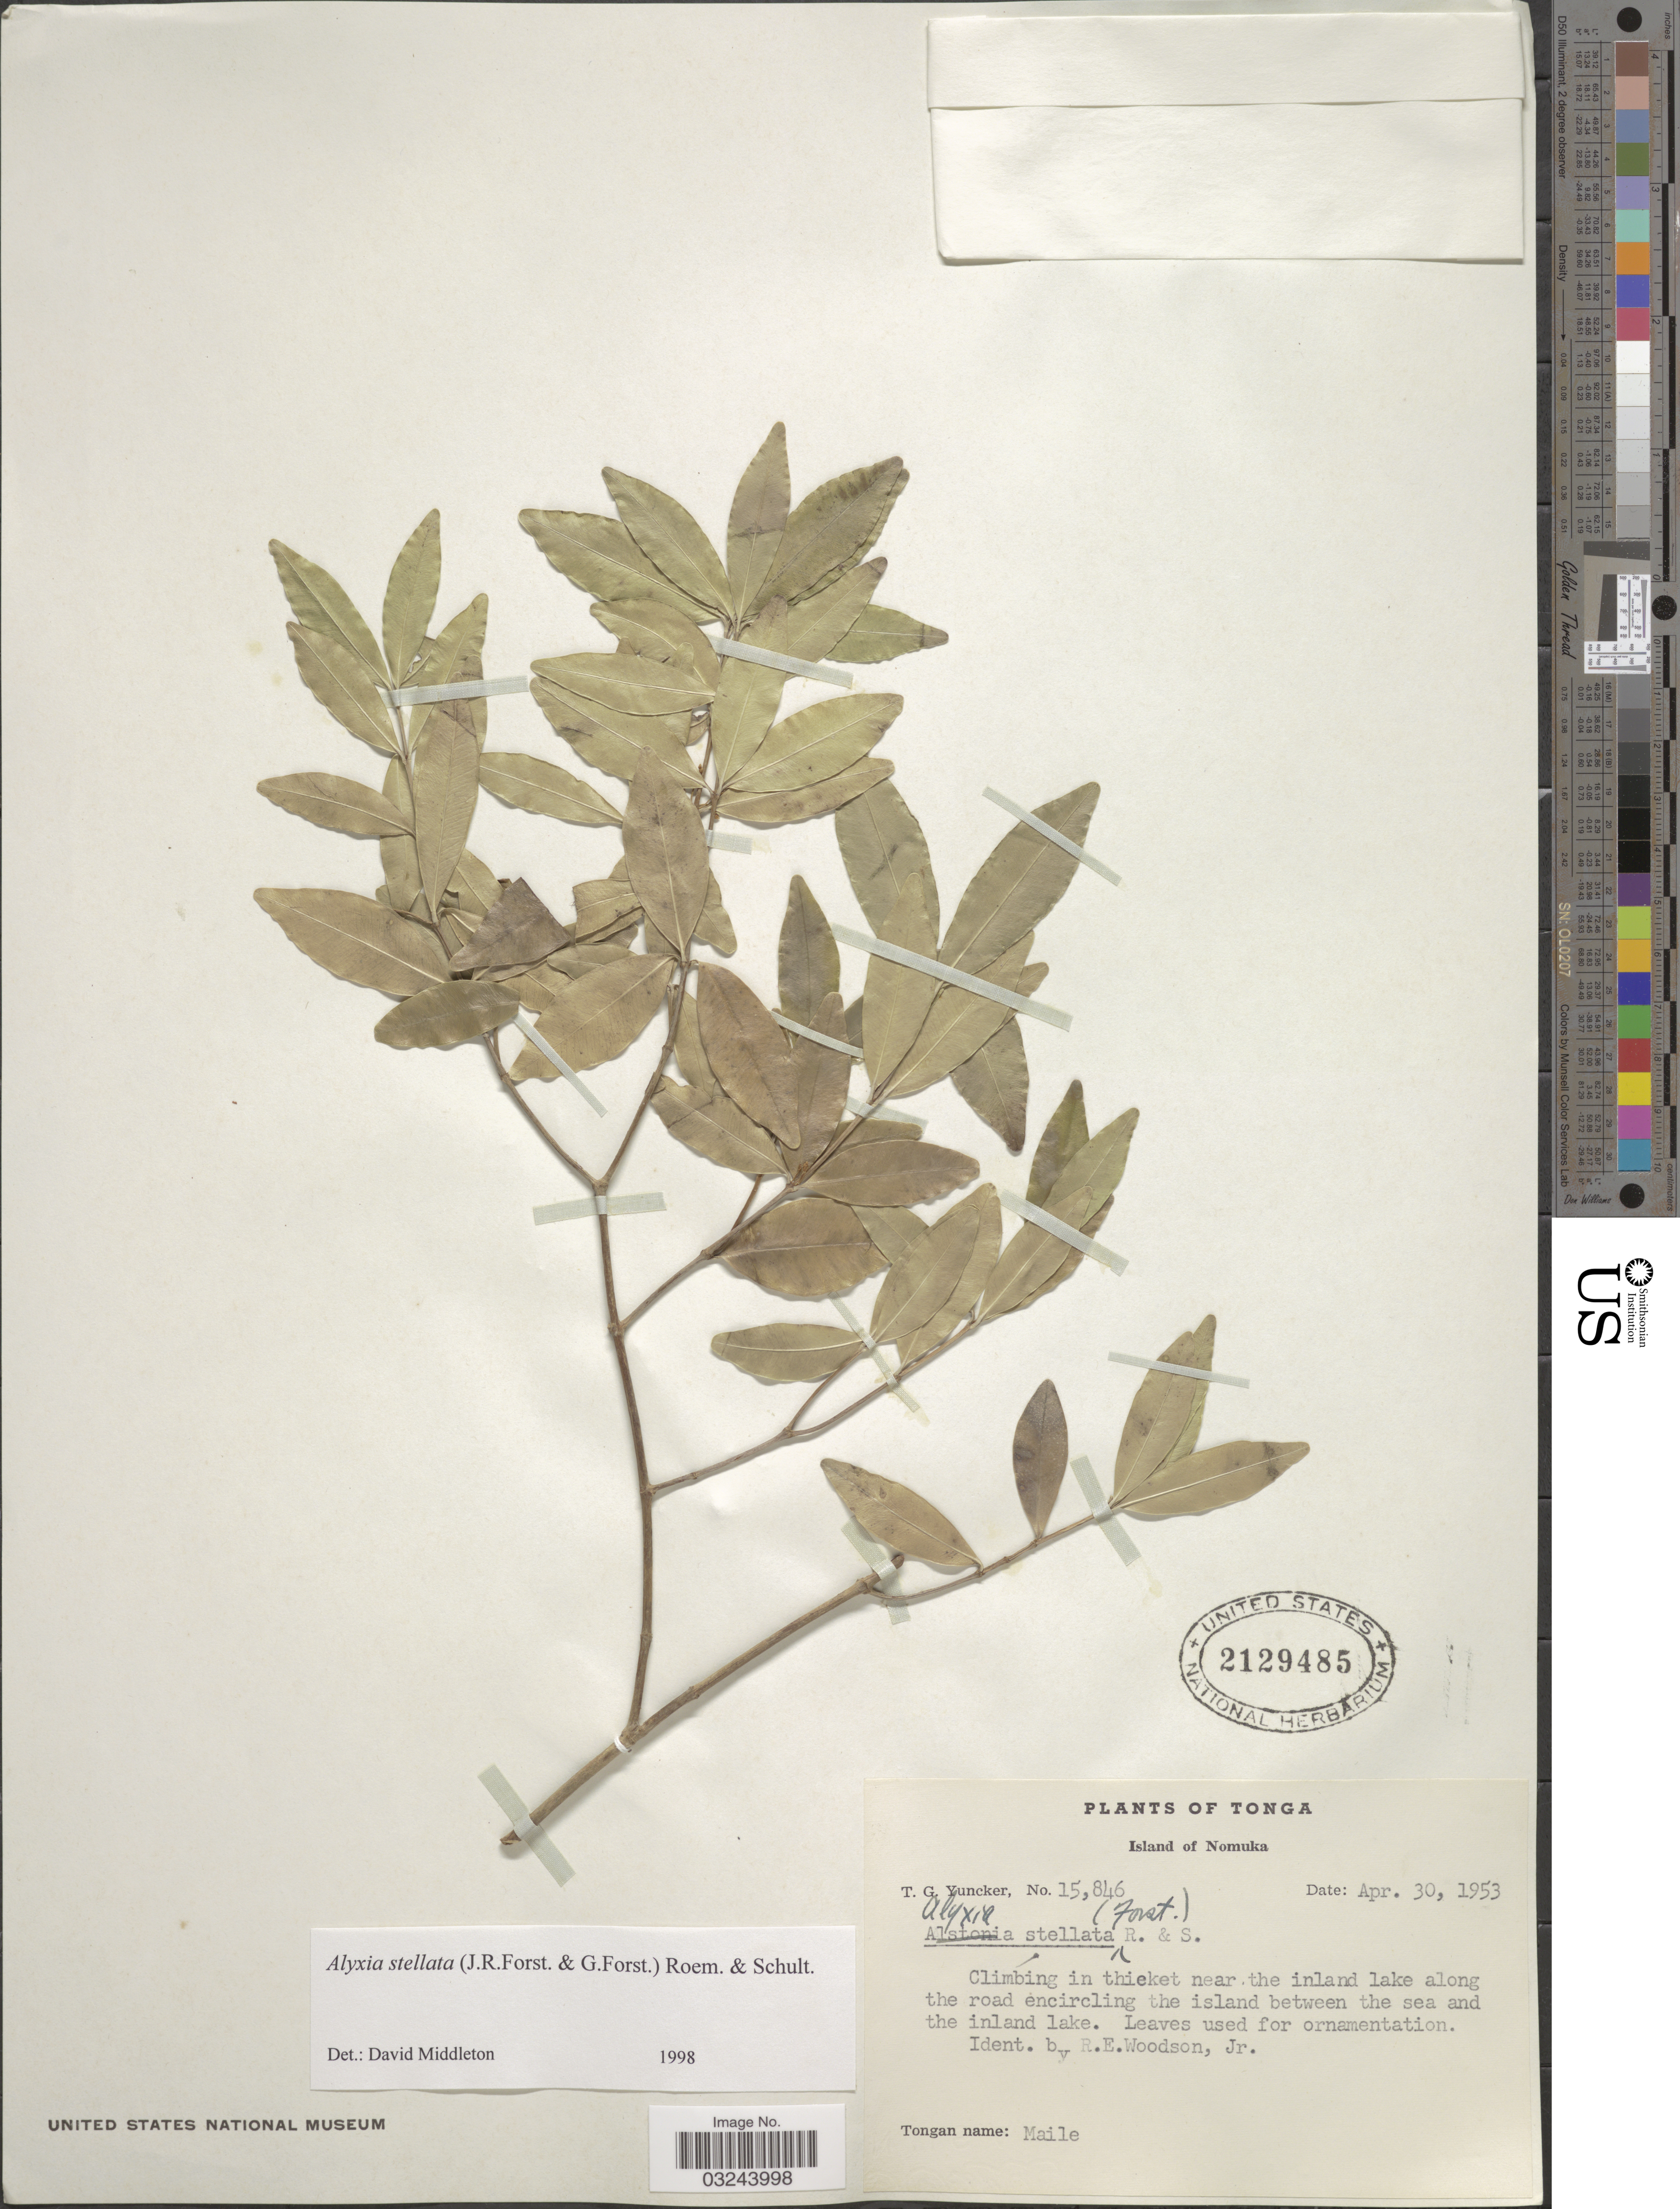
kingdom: Plantae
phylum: Tracheophyta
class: Magnoliopsida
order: Gentianales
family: Apocynaceae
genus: Alyxia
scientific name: Alyxia stellata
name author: (J.R. Forst. & G. Forst.) Roem. & Schult.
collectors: T. G. Yuncker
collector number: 15846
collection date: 1953-04-30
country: Tonga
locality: Island of Nomuka. Climbing in thicket near the inland lake along the road encircling the island between the sea and the inland lake.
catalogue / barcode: US 2129485